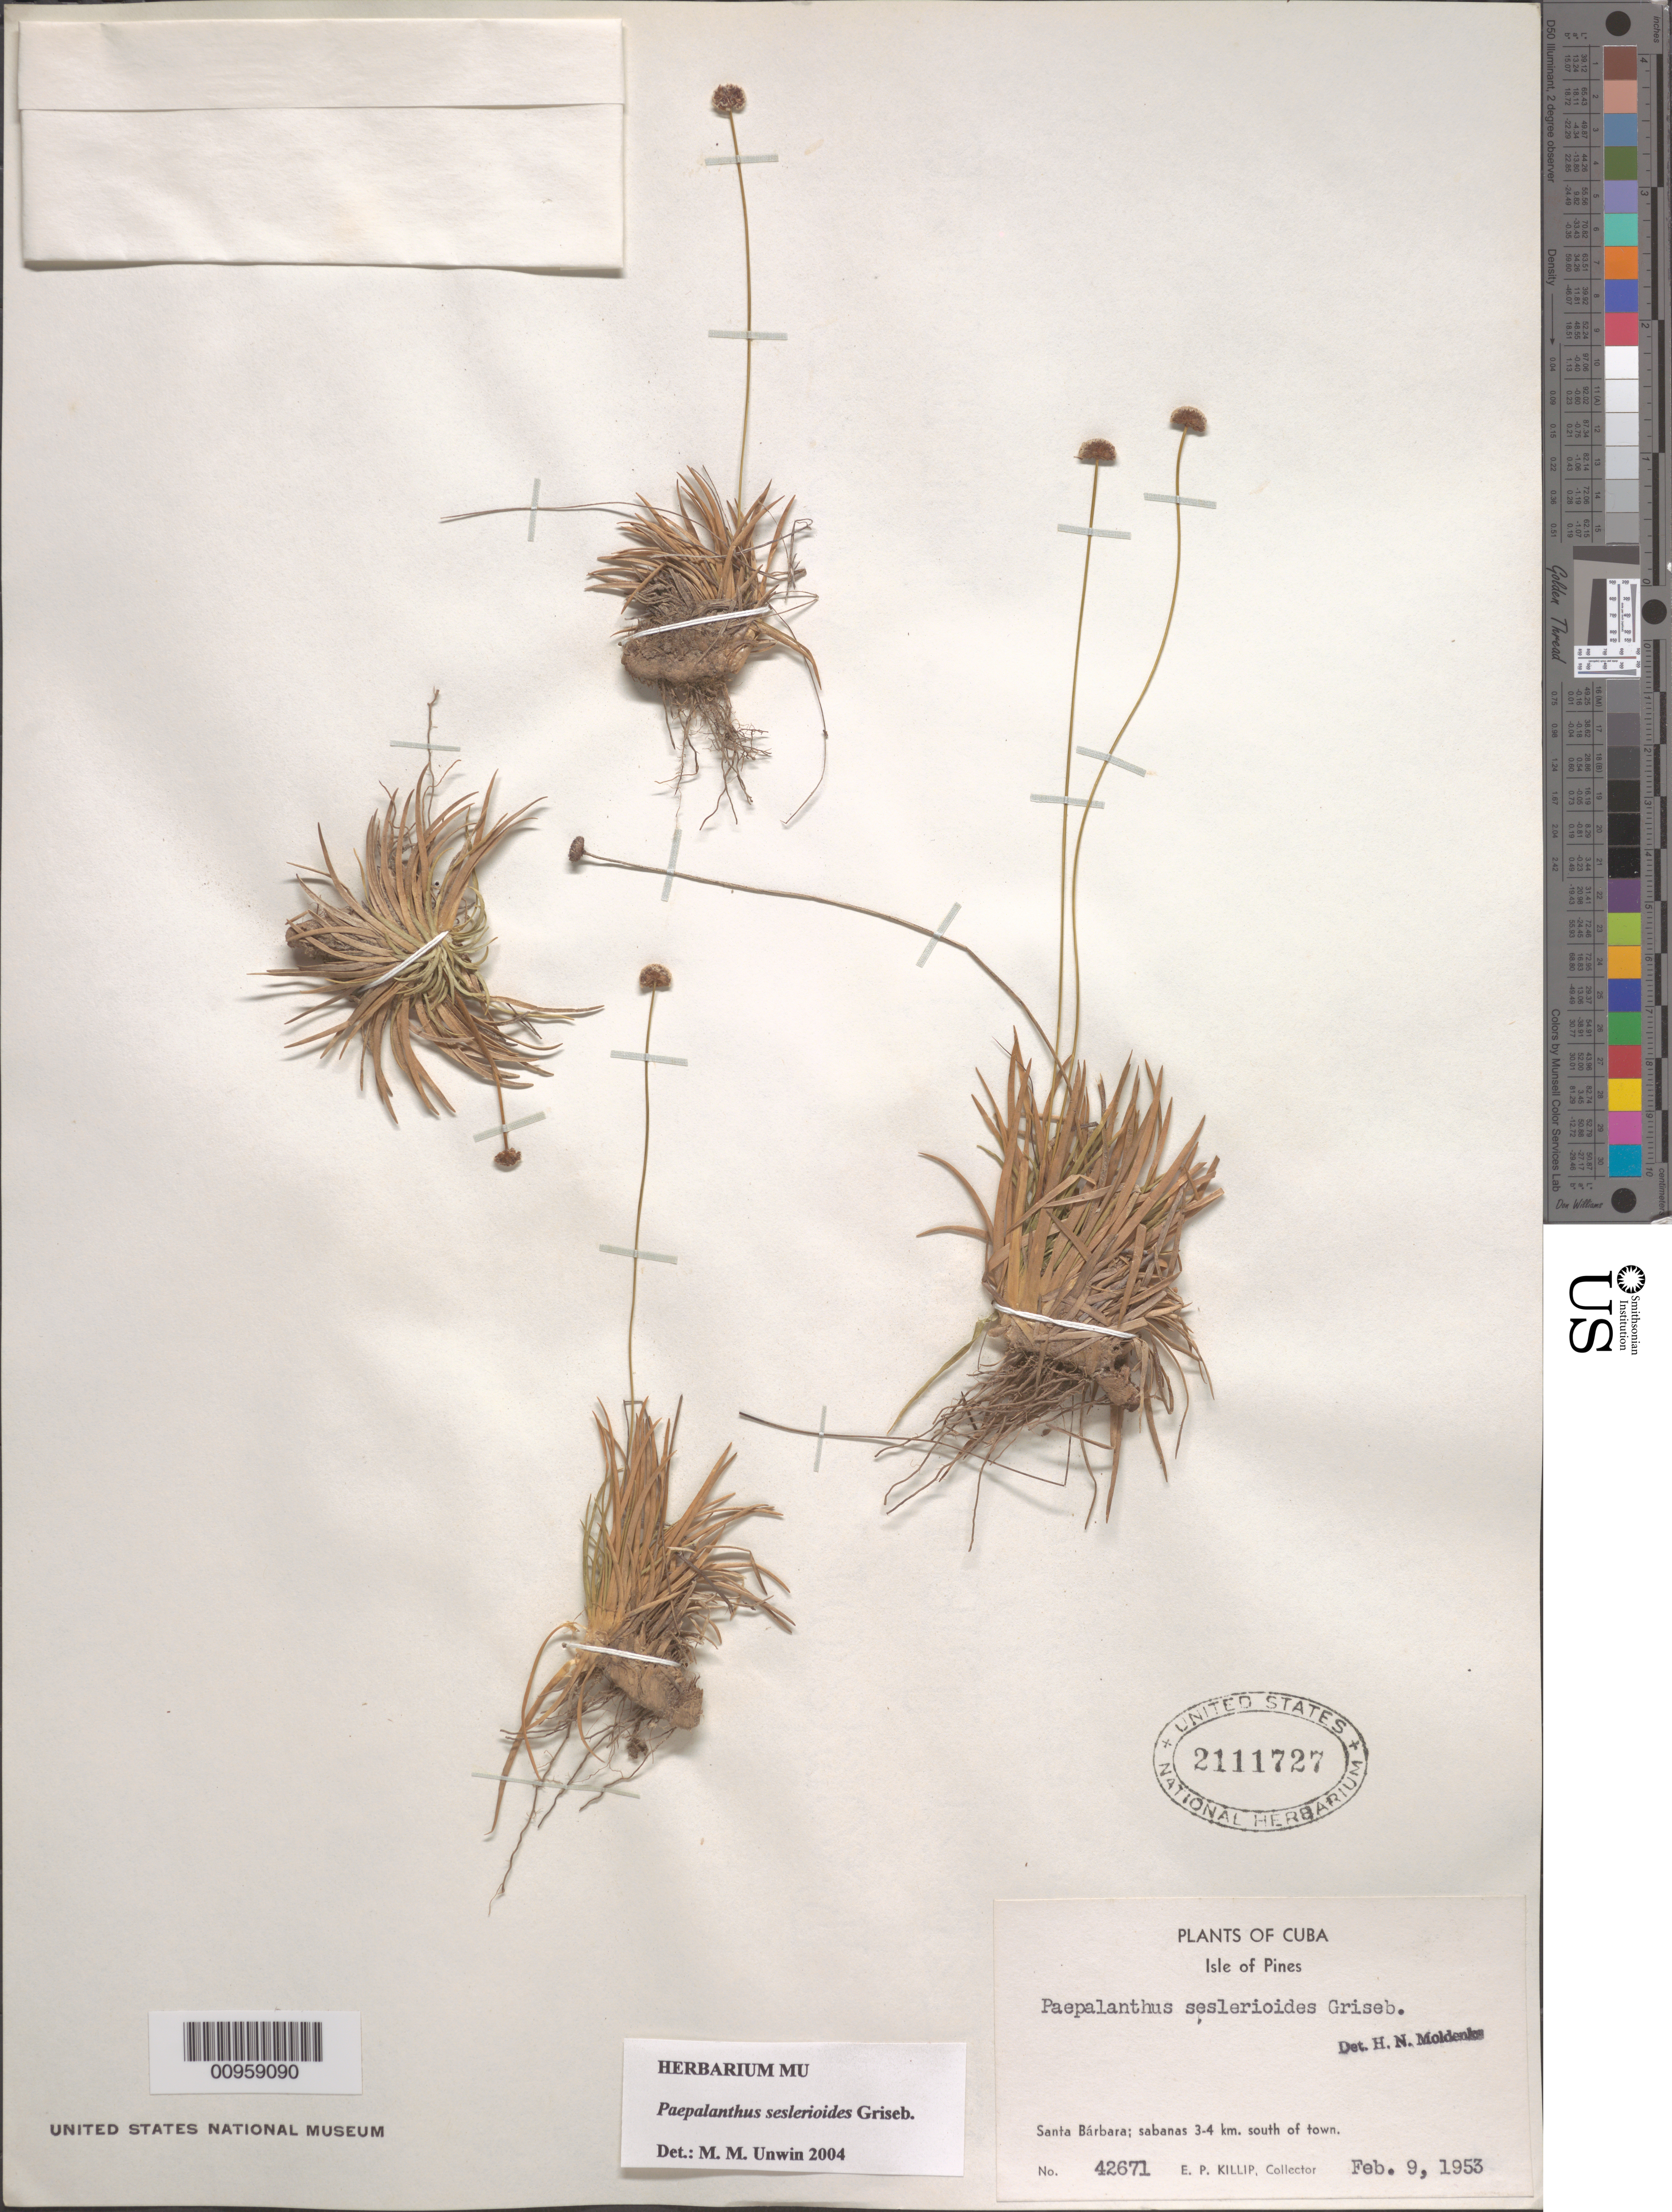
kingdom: Plantae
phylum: Tracheophyta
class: Liliopsida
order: Poales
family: Eriocaulaceae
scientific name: Giuliettia seslerioides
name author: (Griseb.) Andrino & Sano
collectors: E. P. Killip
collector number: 42671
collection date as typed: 09 Feb 1953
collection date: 1953-02-09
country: Cuba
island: Isla de la Juventud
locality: Isle of Pines, Santa Bárbara, 3-4 km south of town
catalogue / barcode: US 2111727